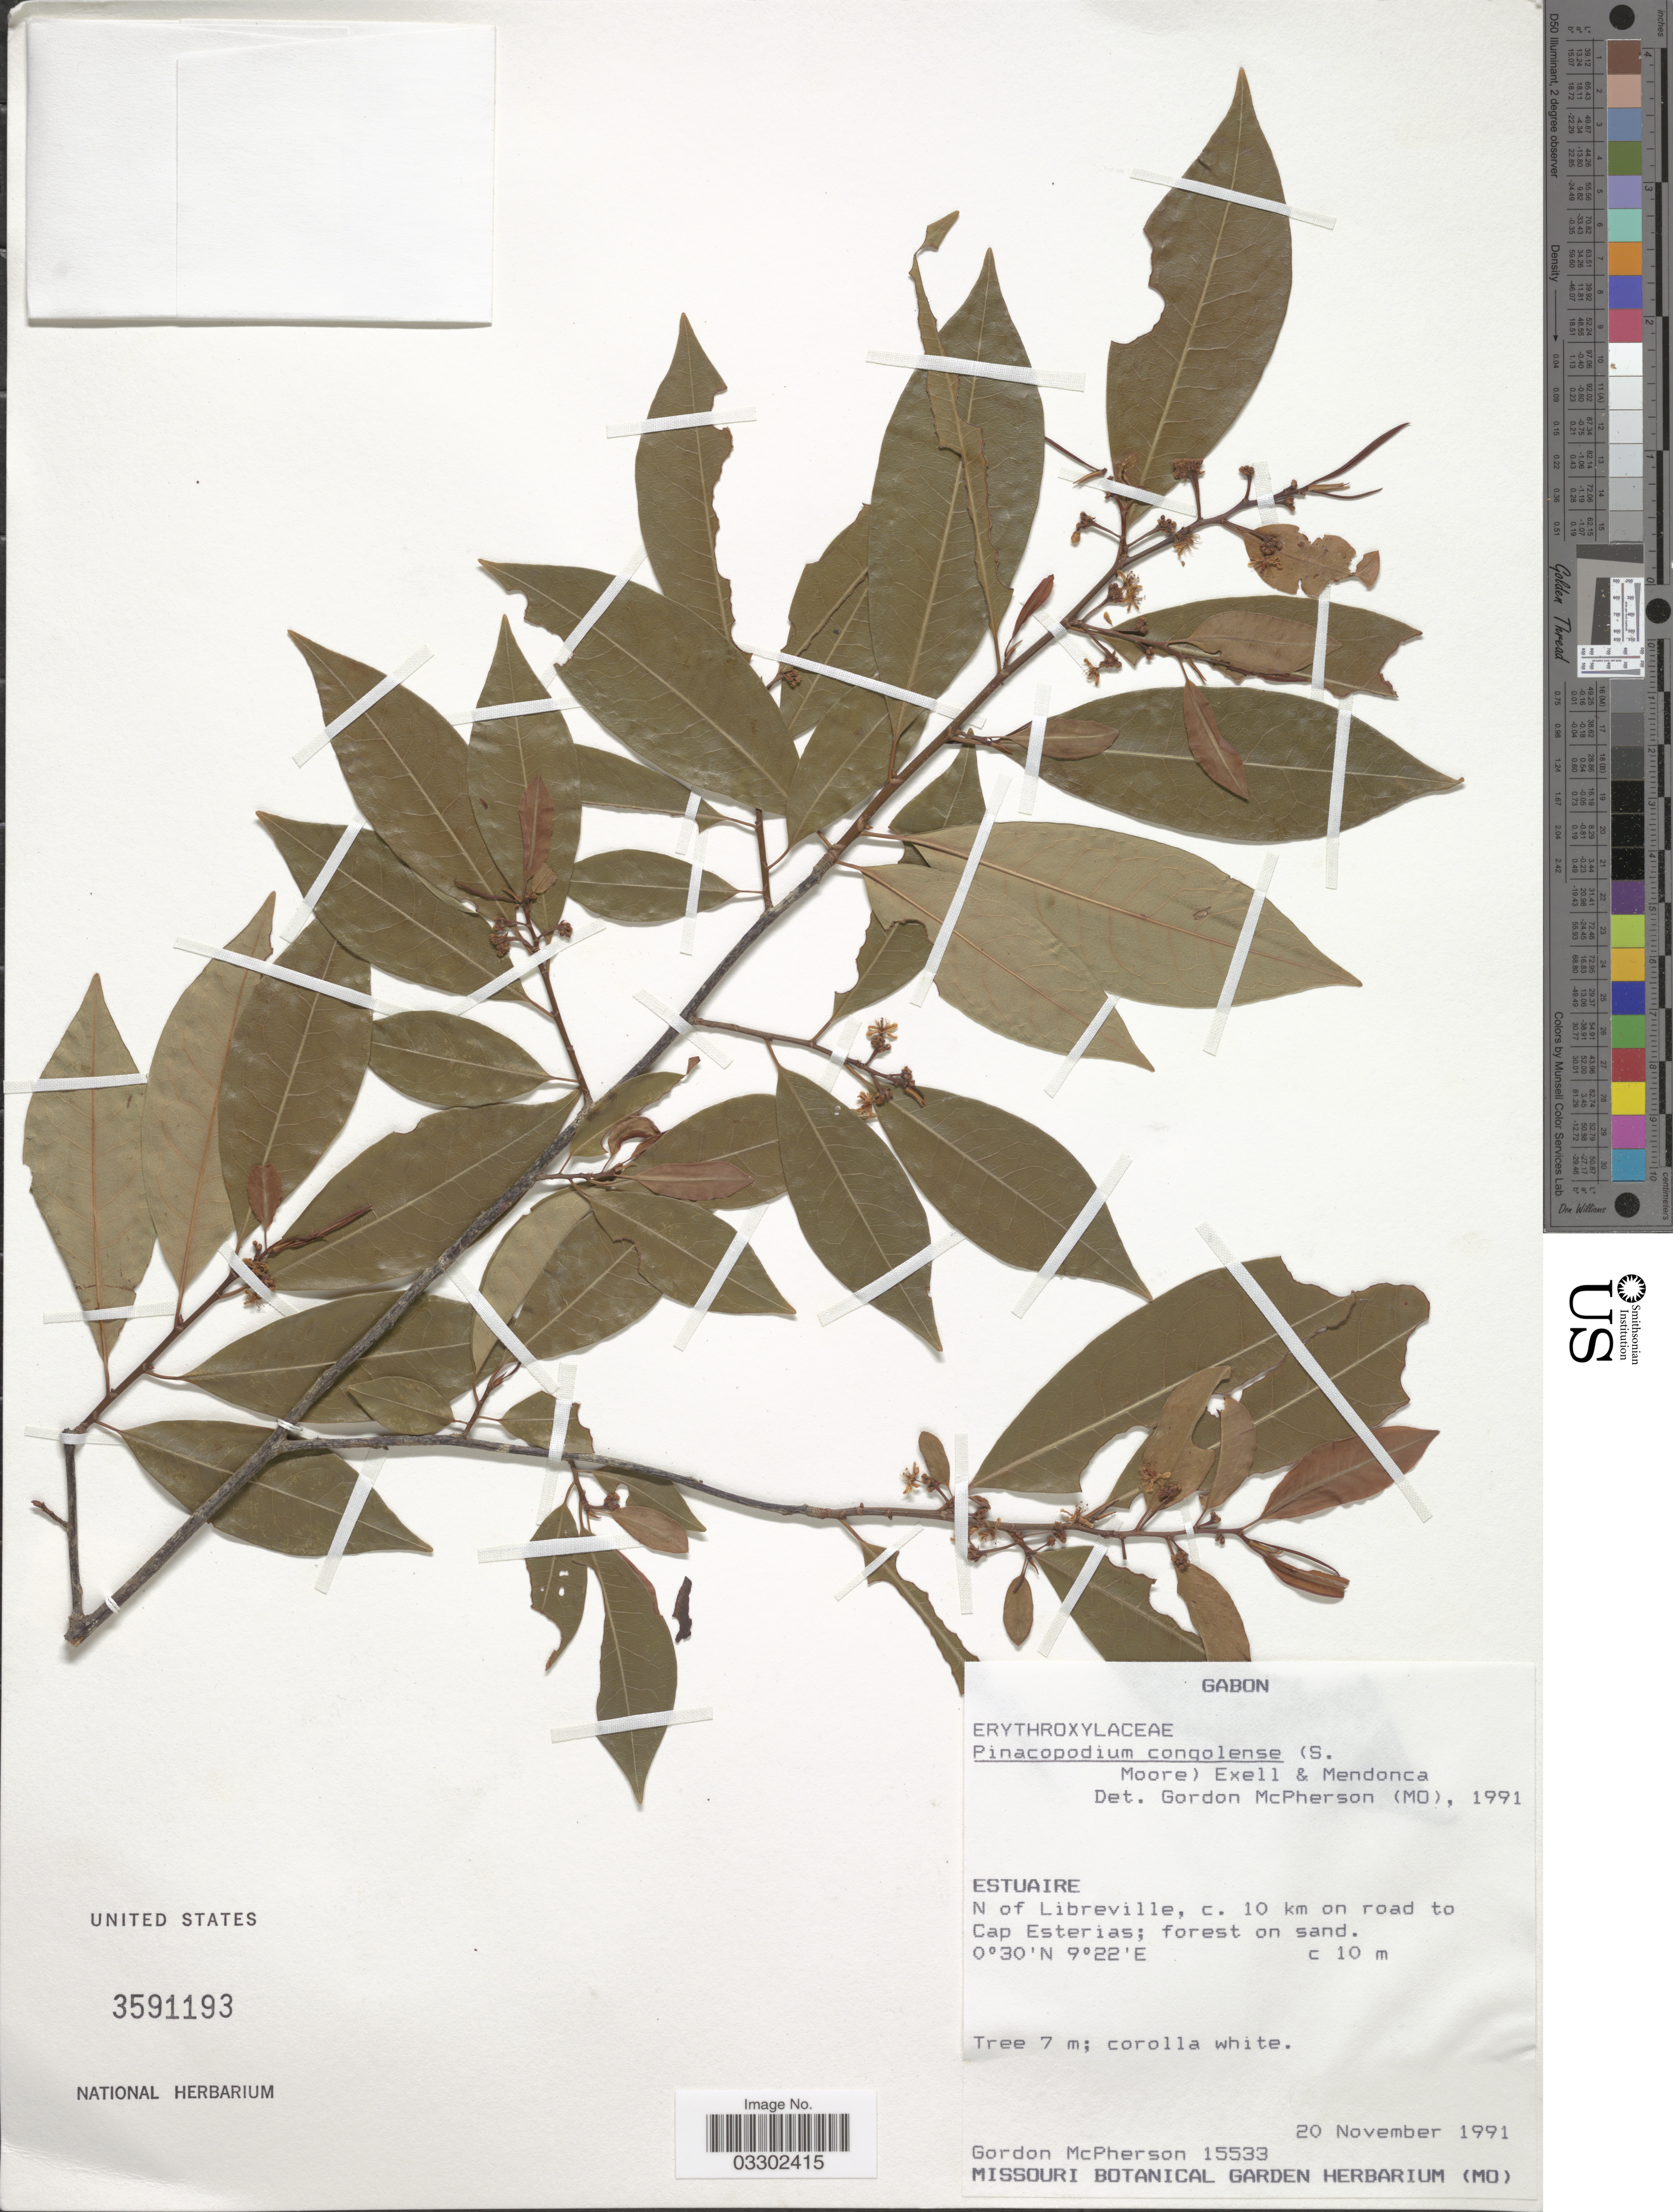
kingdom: Plantae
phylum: Tracheophyta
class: Magnoliopsida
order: Malpighiales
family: Erythroxylaceae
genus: Pinacopodium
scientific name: Pinacopodium congolense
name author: (S. Moore) Exell & Mendonça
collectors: G. D. McPherson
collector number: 15533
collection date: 1991-11-20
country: Gabon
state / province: Estuaire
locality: N of Libreville, c. 10 km on road to Cap Esterias.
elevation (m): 10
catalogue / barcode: US 3591193